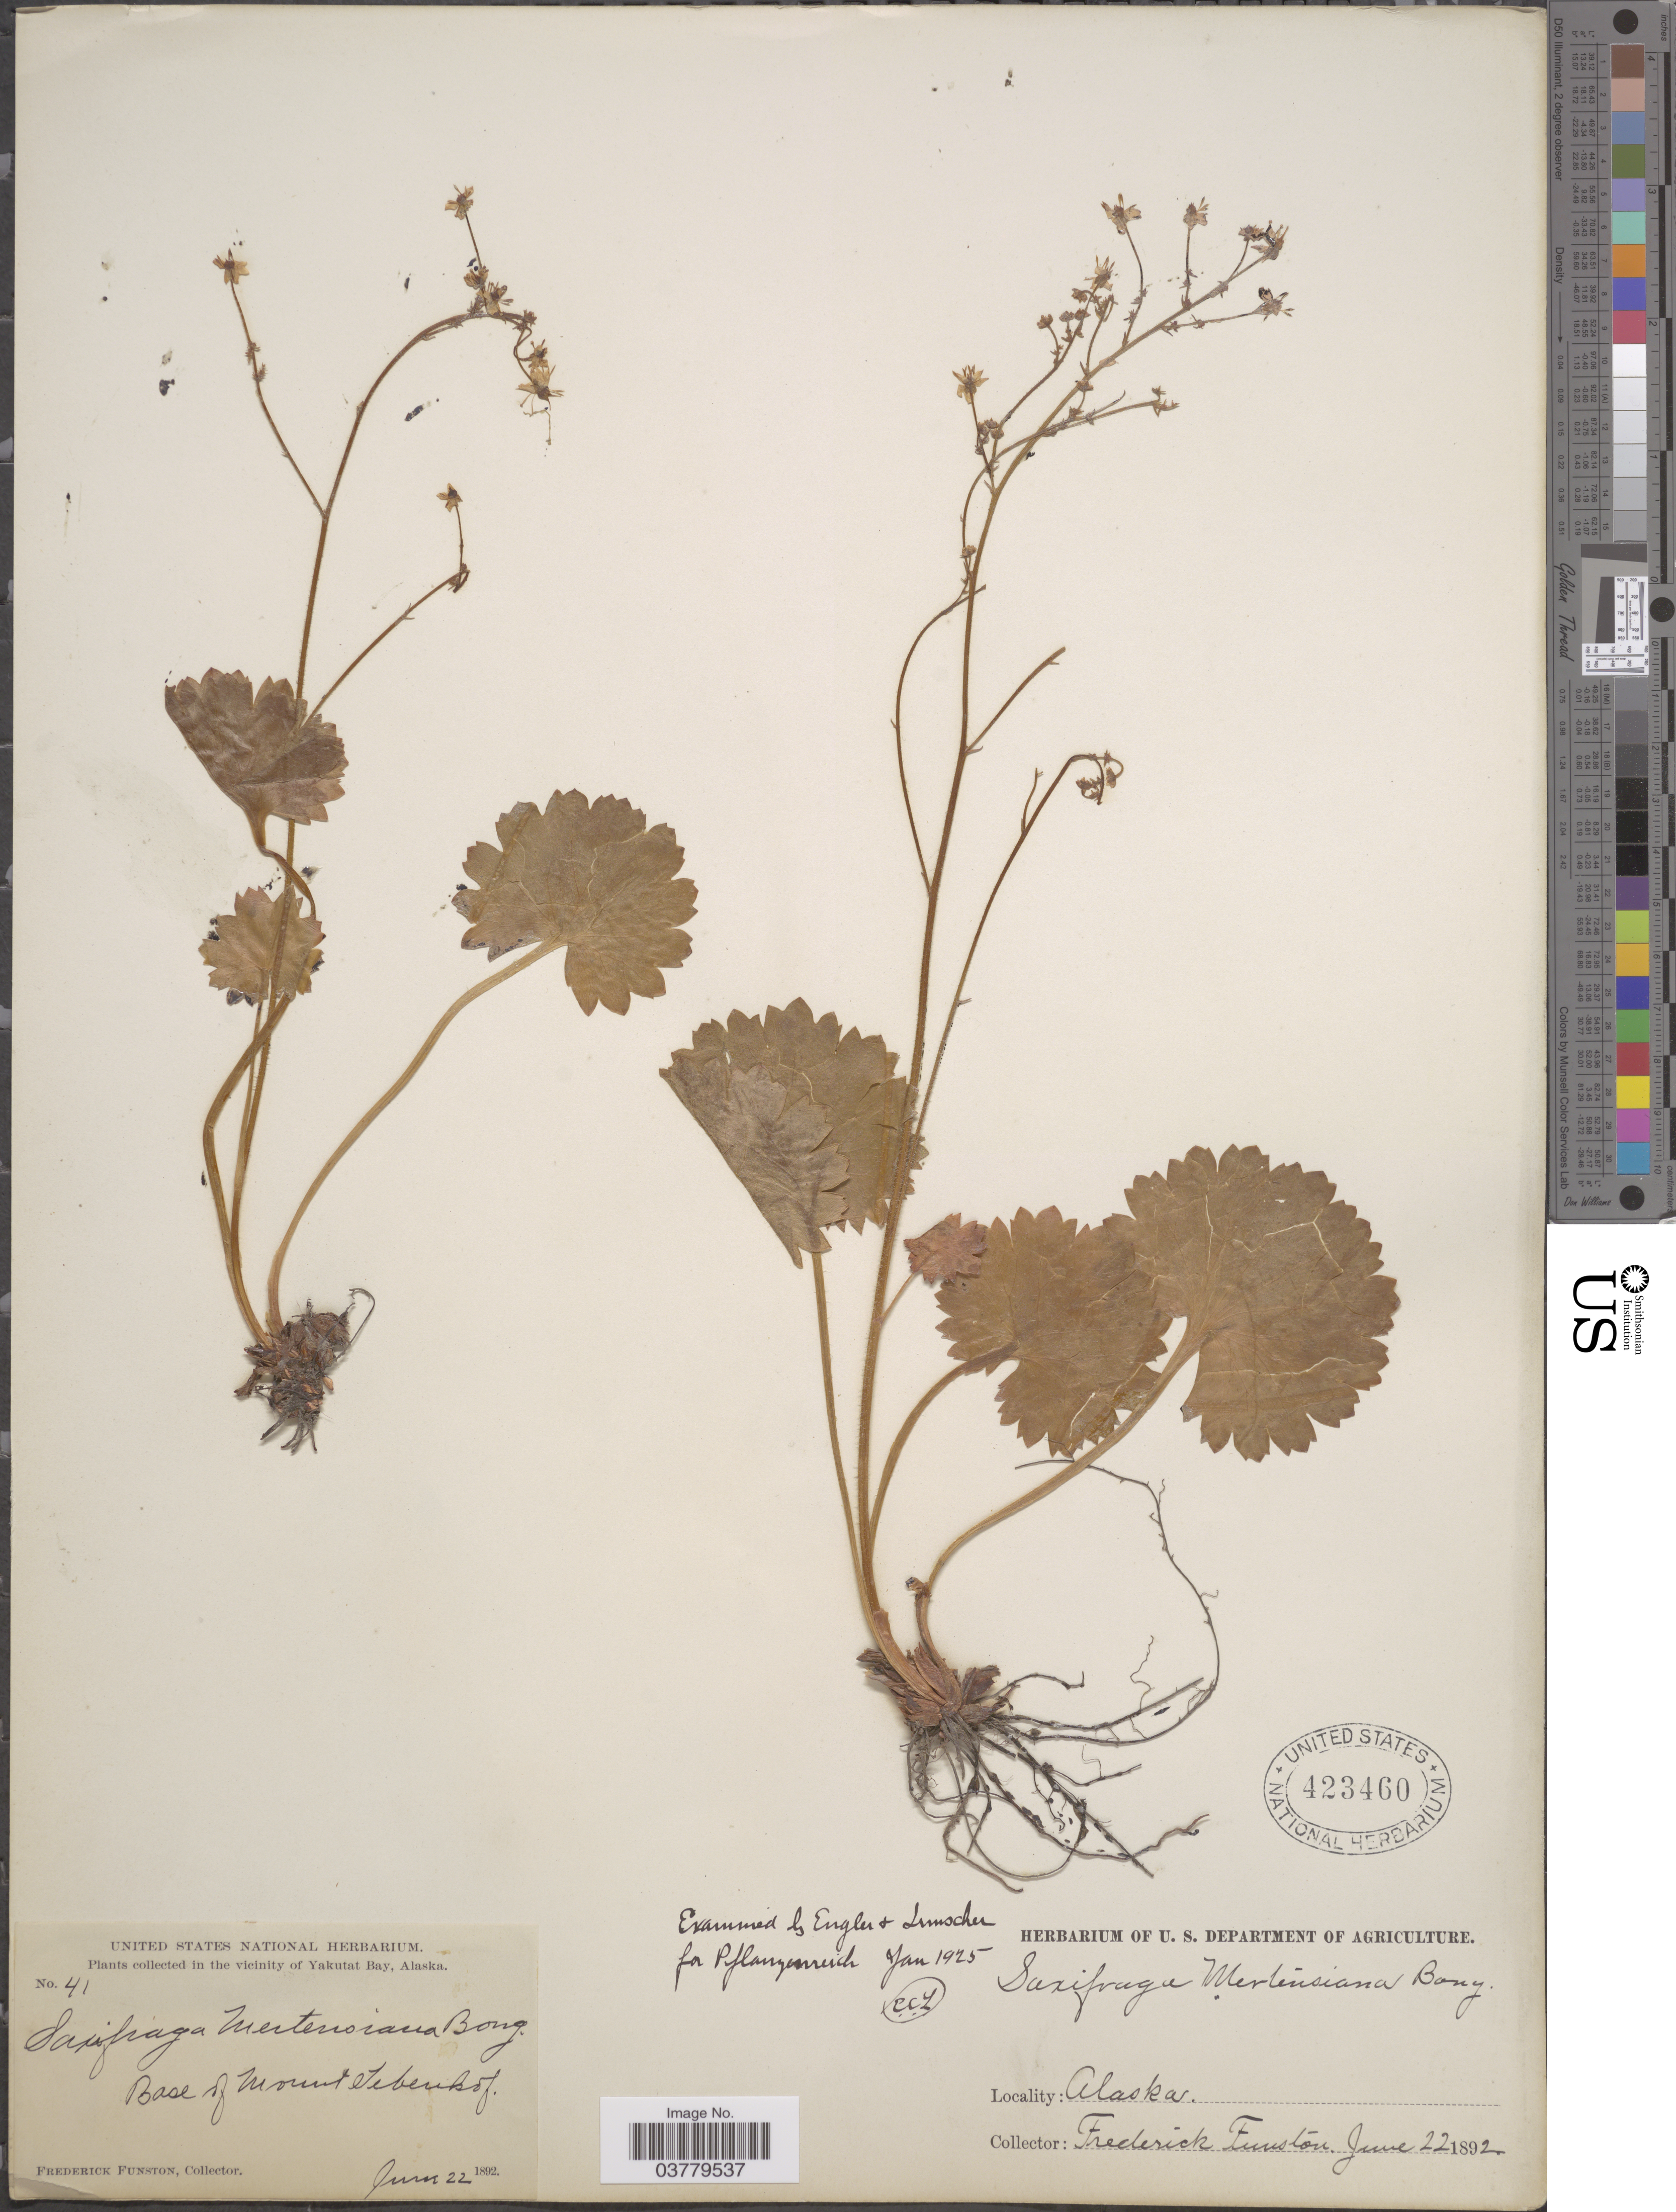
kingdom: Plantae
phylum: Tracheophyta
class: Magnoliopsida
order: Saxifragales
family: Saxifragaceae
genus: Saxifraga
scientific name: Saxifraga mertensiana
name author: Bong.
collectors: F. Funston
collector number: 41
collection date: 1892-06-22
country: United States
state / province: Alaska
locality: In the vicinity of Yakutai Bay. Base of Mount Tebenkof.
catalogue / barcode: US 423460